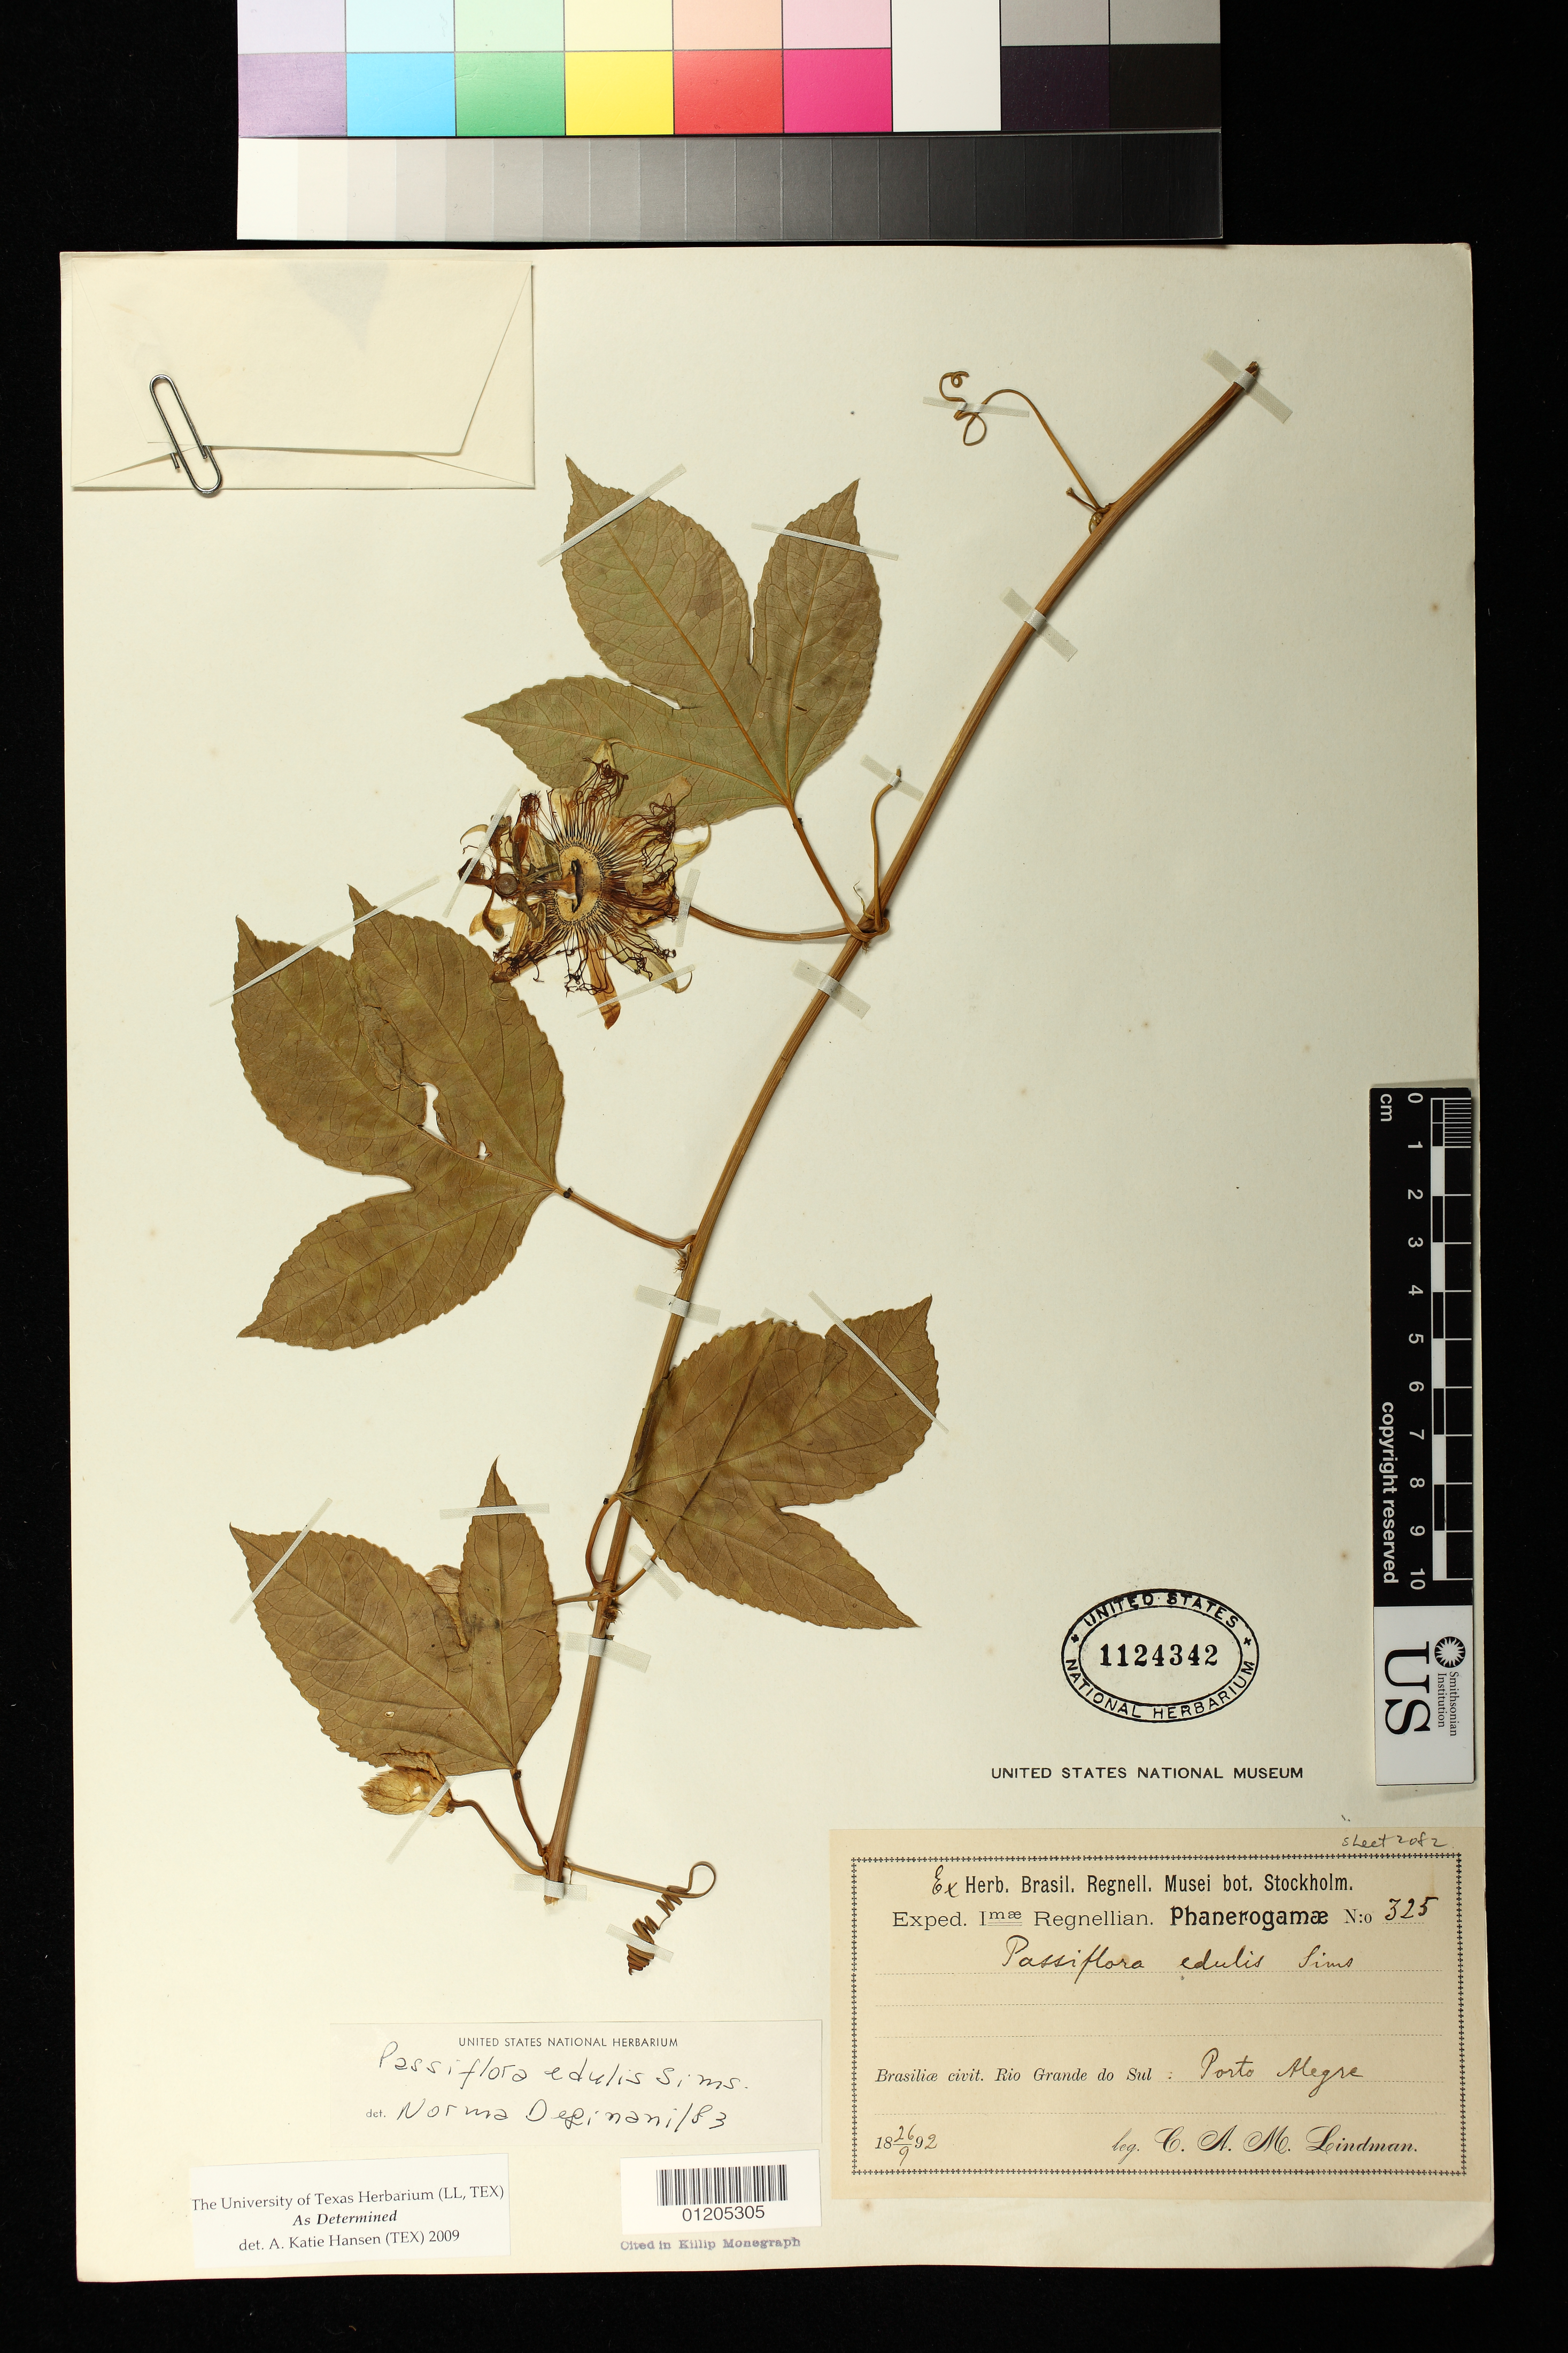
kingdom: Plantae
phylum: Tracheophyta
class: Magnoliopsida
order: Malpighiales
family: Passifloraceae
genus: Passiflora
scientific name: Passiflora edulis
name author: Sims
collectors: C. Lindman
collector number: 325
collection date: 1892-09-26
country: Brazil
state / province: Rio Grande do Sul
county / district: Porto Alegre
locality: Porto Alegre.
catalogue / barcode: US 1124342